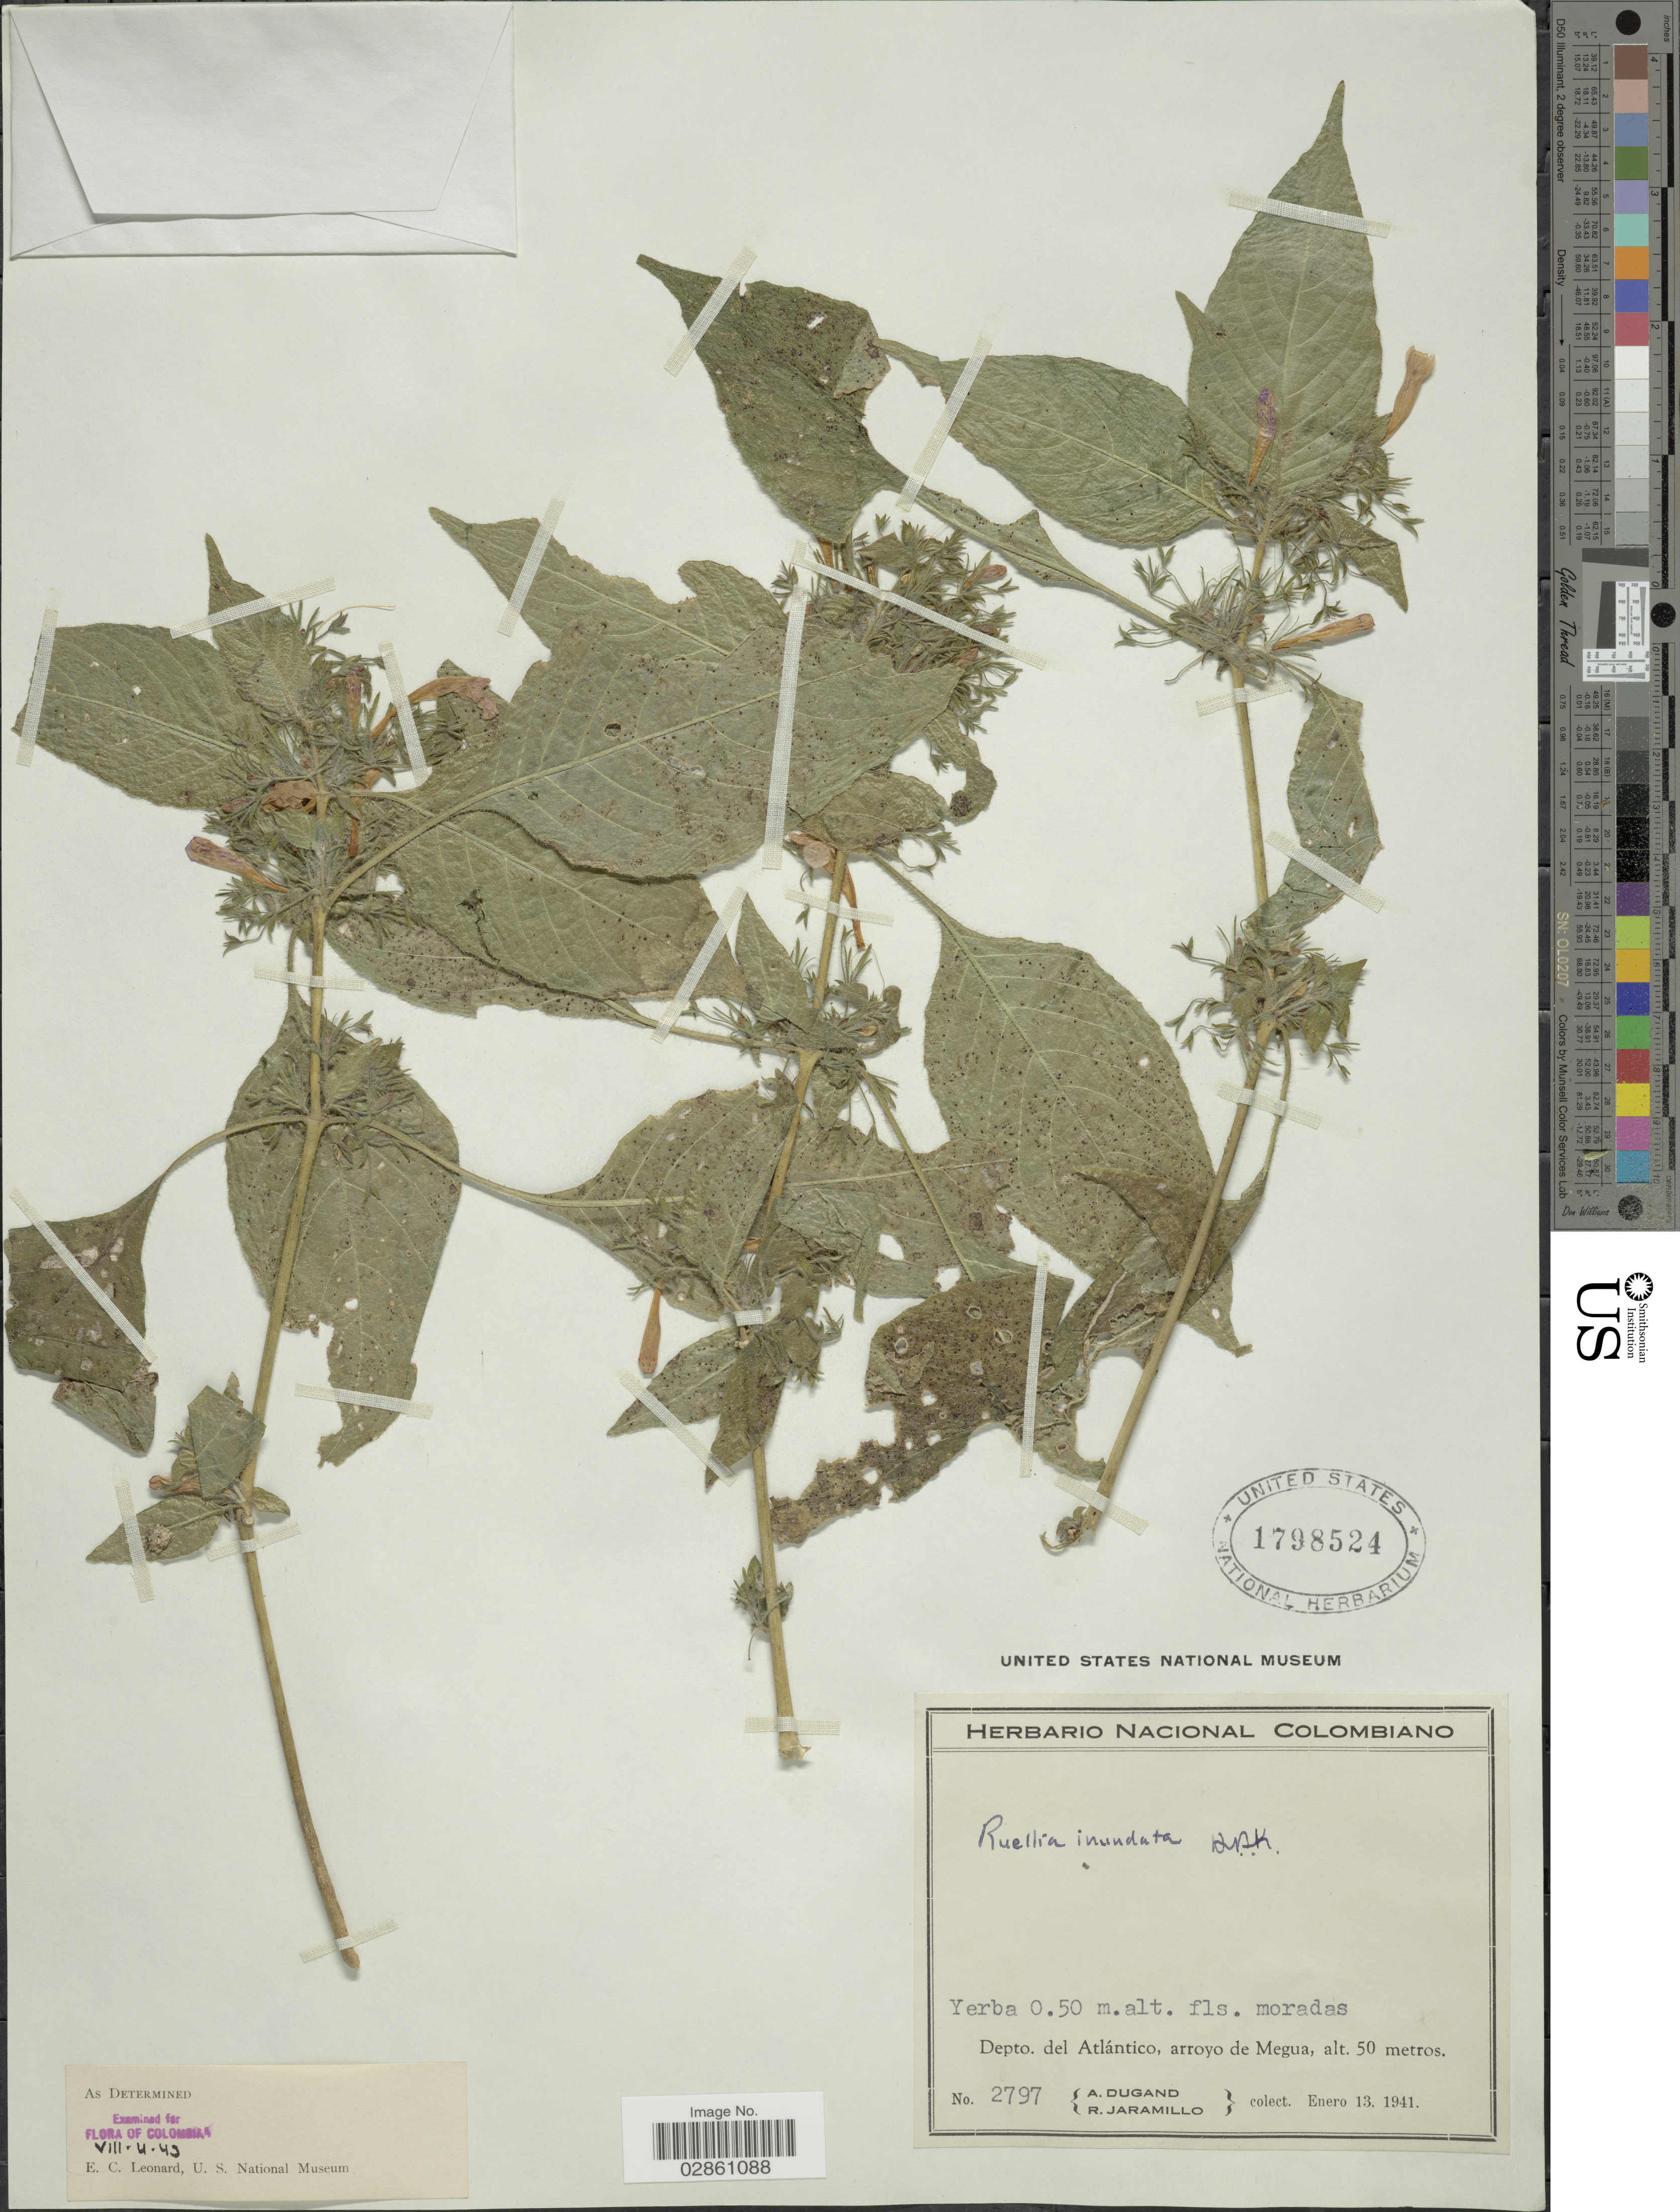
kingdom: Plantae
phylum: Tracheophyta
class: Magnoliopsida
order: Lamiales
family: Acanthaceae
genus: Ruellia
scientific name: Ruellia inundata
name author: Kunth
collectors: A. Dugand & R. Jaramillo M.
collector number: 2797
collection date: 1941-01-13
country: Colombia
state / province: Atlántico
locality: Depto. del Atlántico, arroyo de Megua.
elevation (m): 50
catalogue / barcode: US 1798524